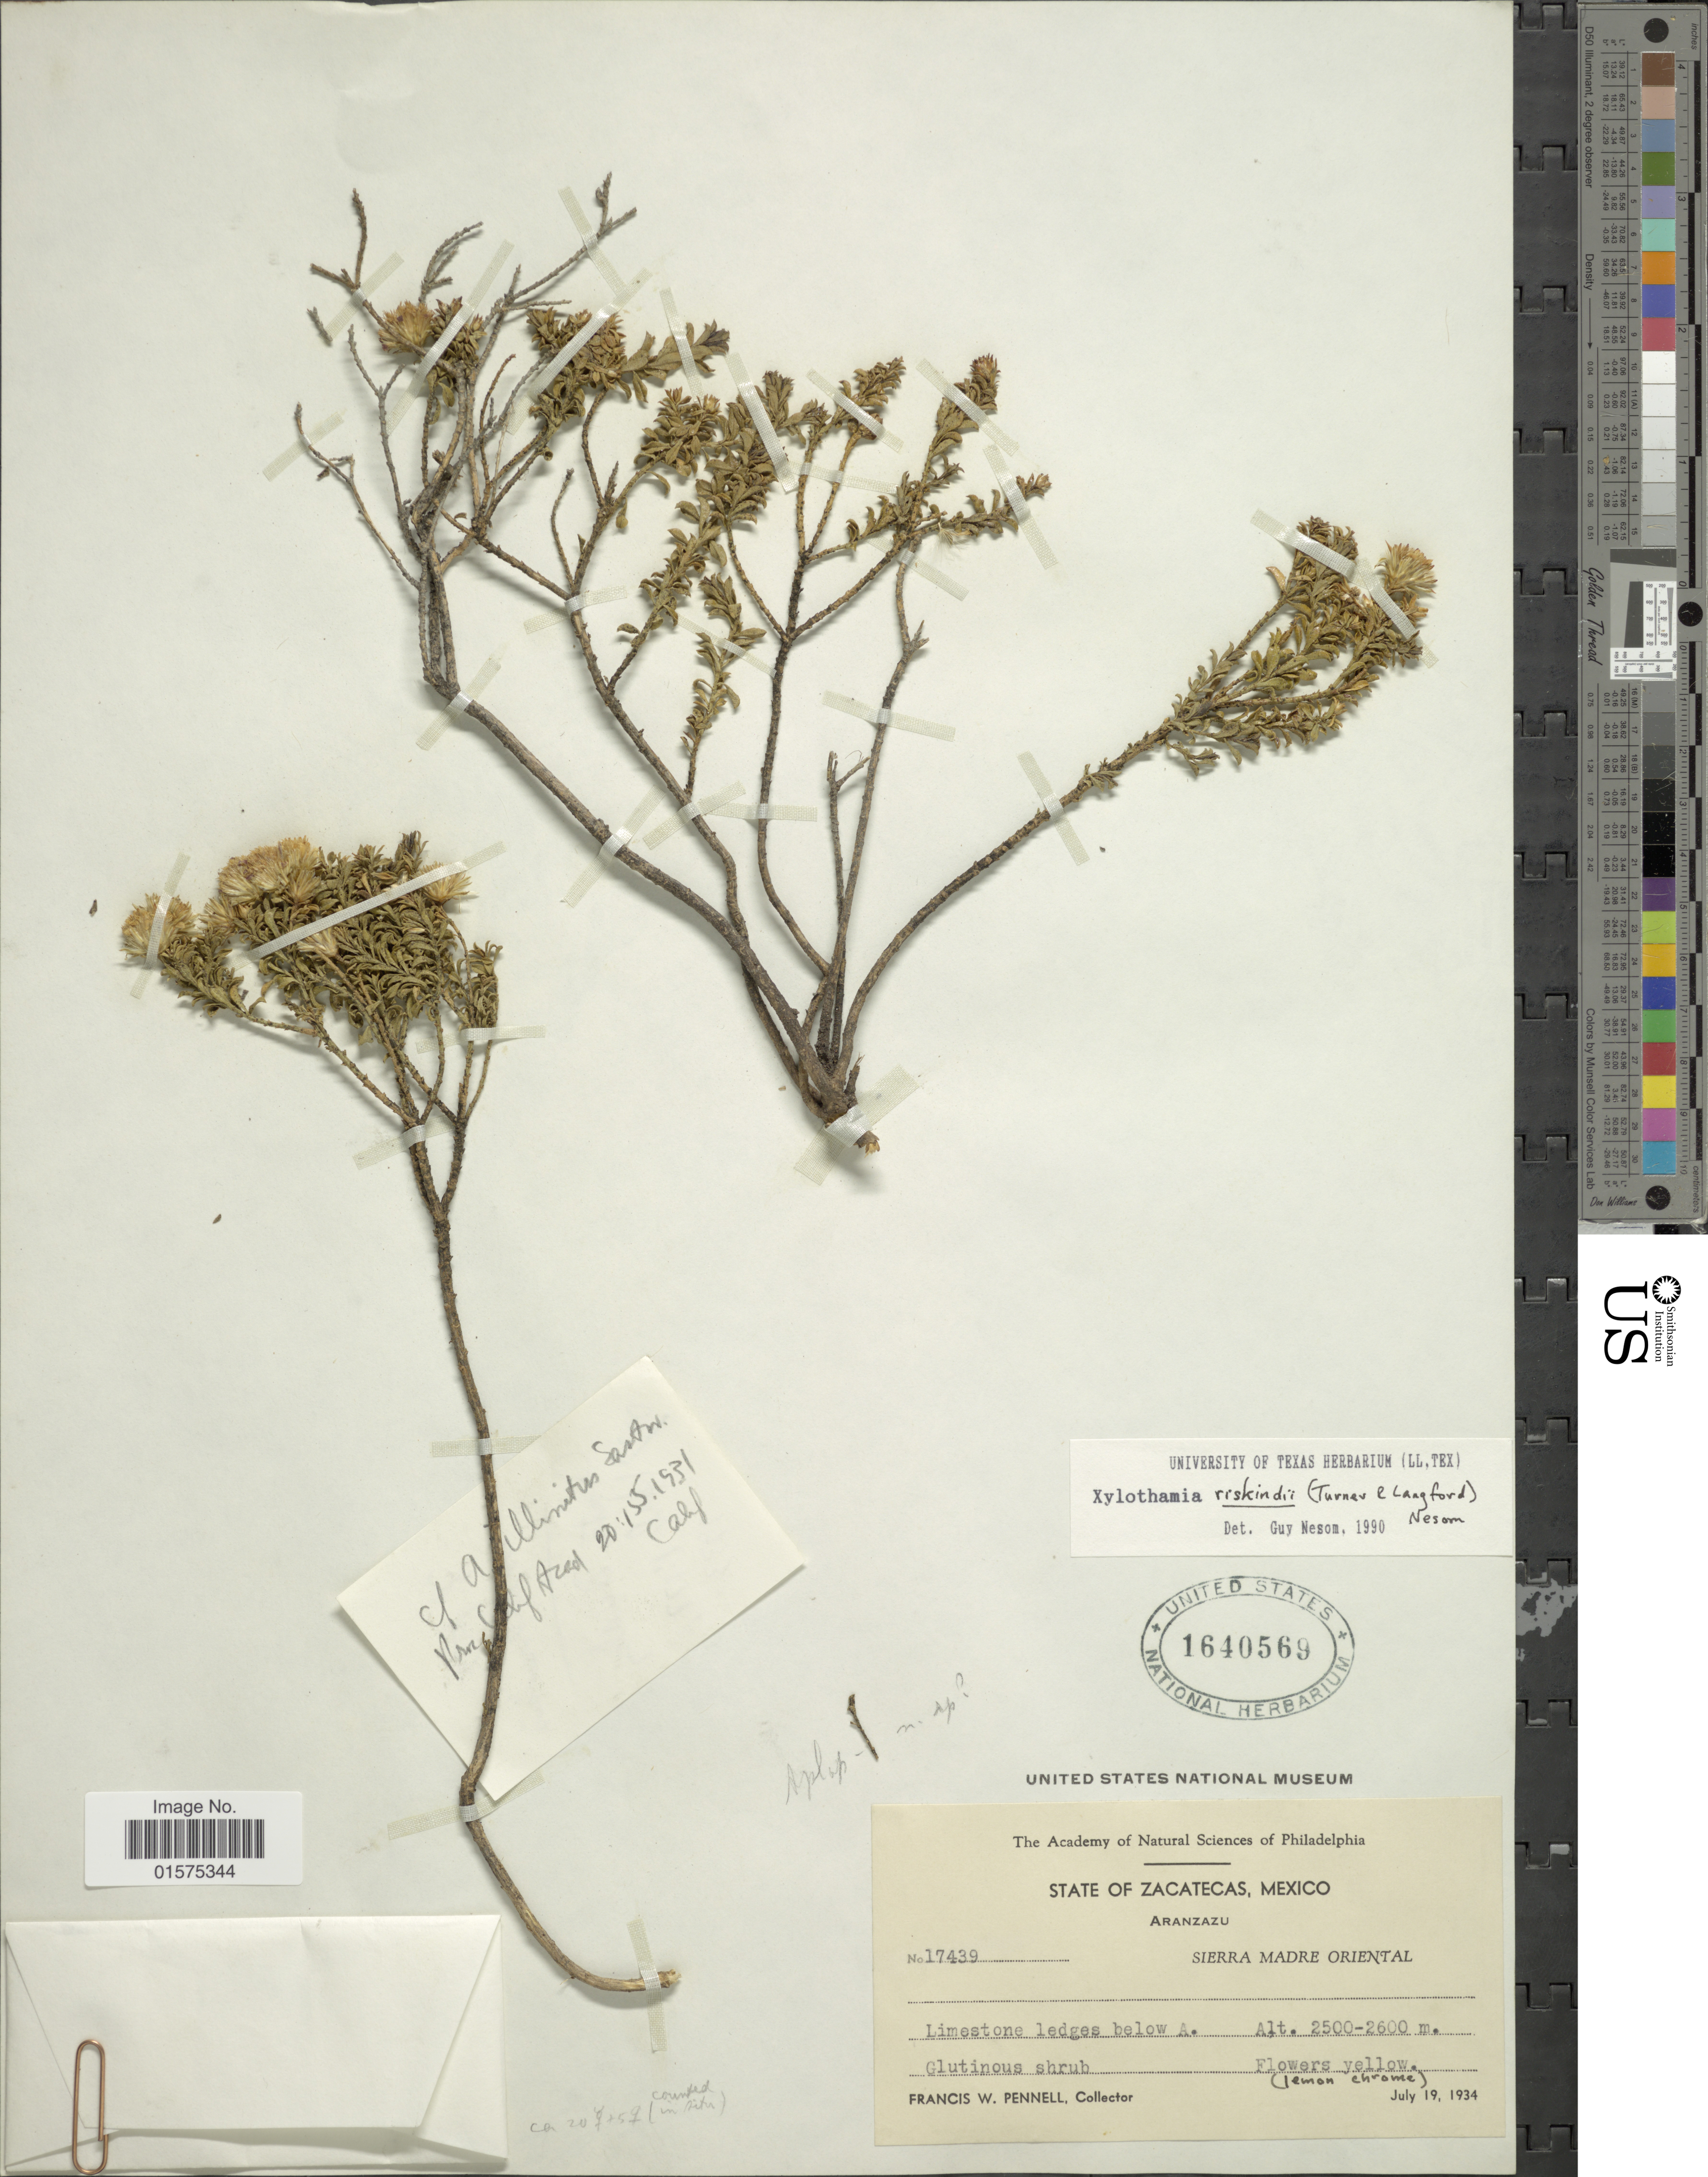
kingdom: Plantae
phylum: Tracheophyta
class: Magnoliopsida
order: Asterales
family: Asteraceae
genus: Xylothamia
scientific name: Xylothamia riskindii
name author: (B.L. Turner & Langford) G.L. Nesom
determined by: Urbatsch, Lowell E., Curator (LSU), Louisiana State University (UNITED STATES)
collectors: F. W. Pennell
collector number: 17439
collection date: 1934-07-19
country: Mexico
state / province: Zacatecas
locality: Aranzazu. Sierra Madre Oriental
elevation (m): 2500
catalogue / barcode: US 1640569